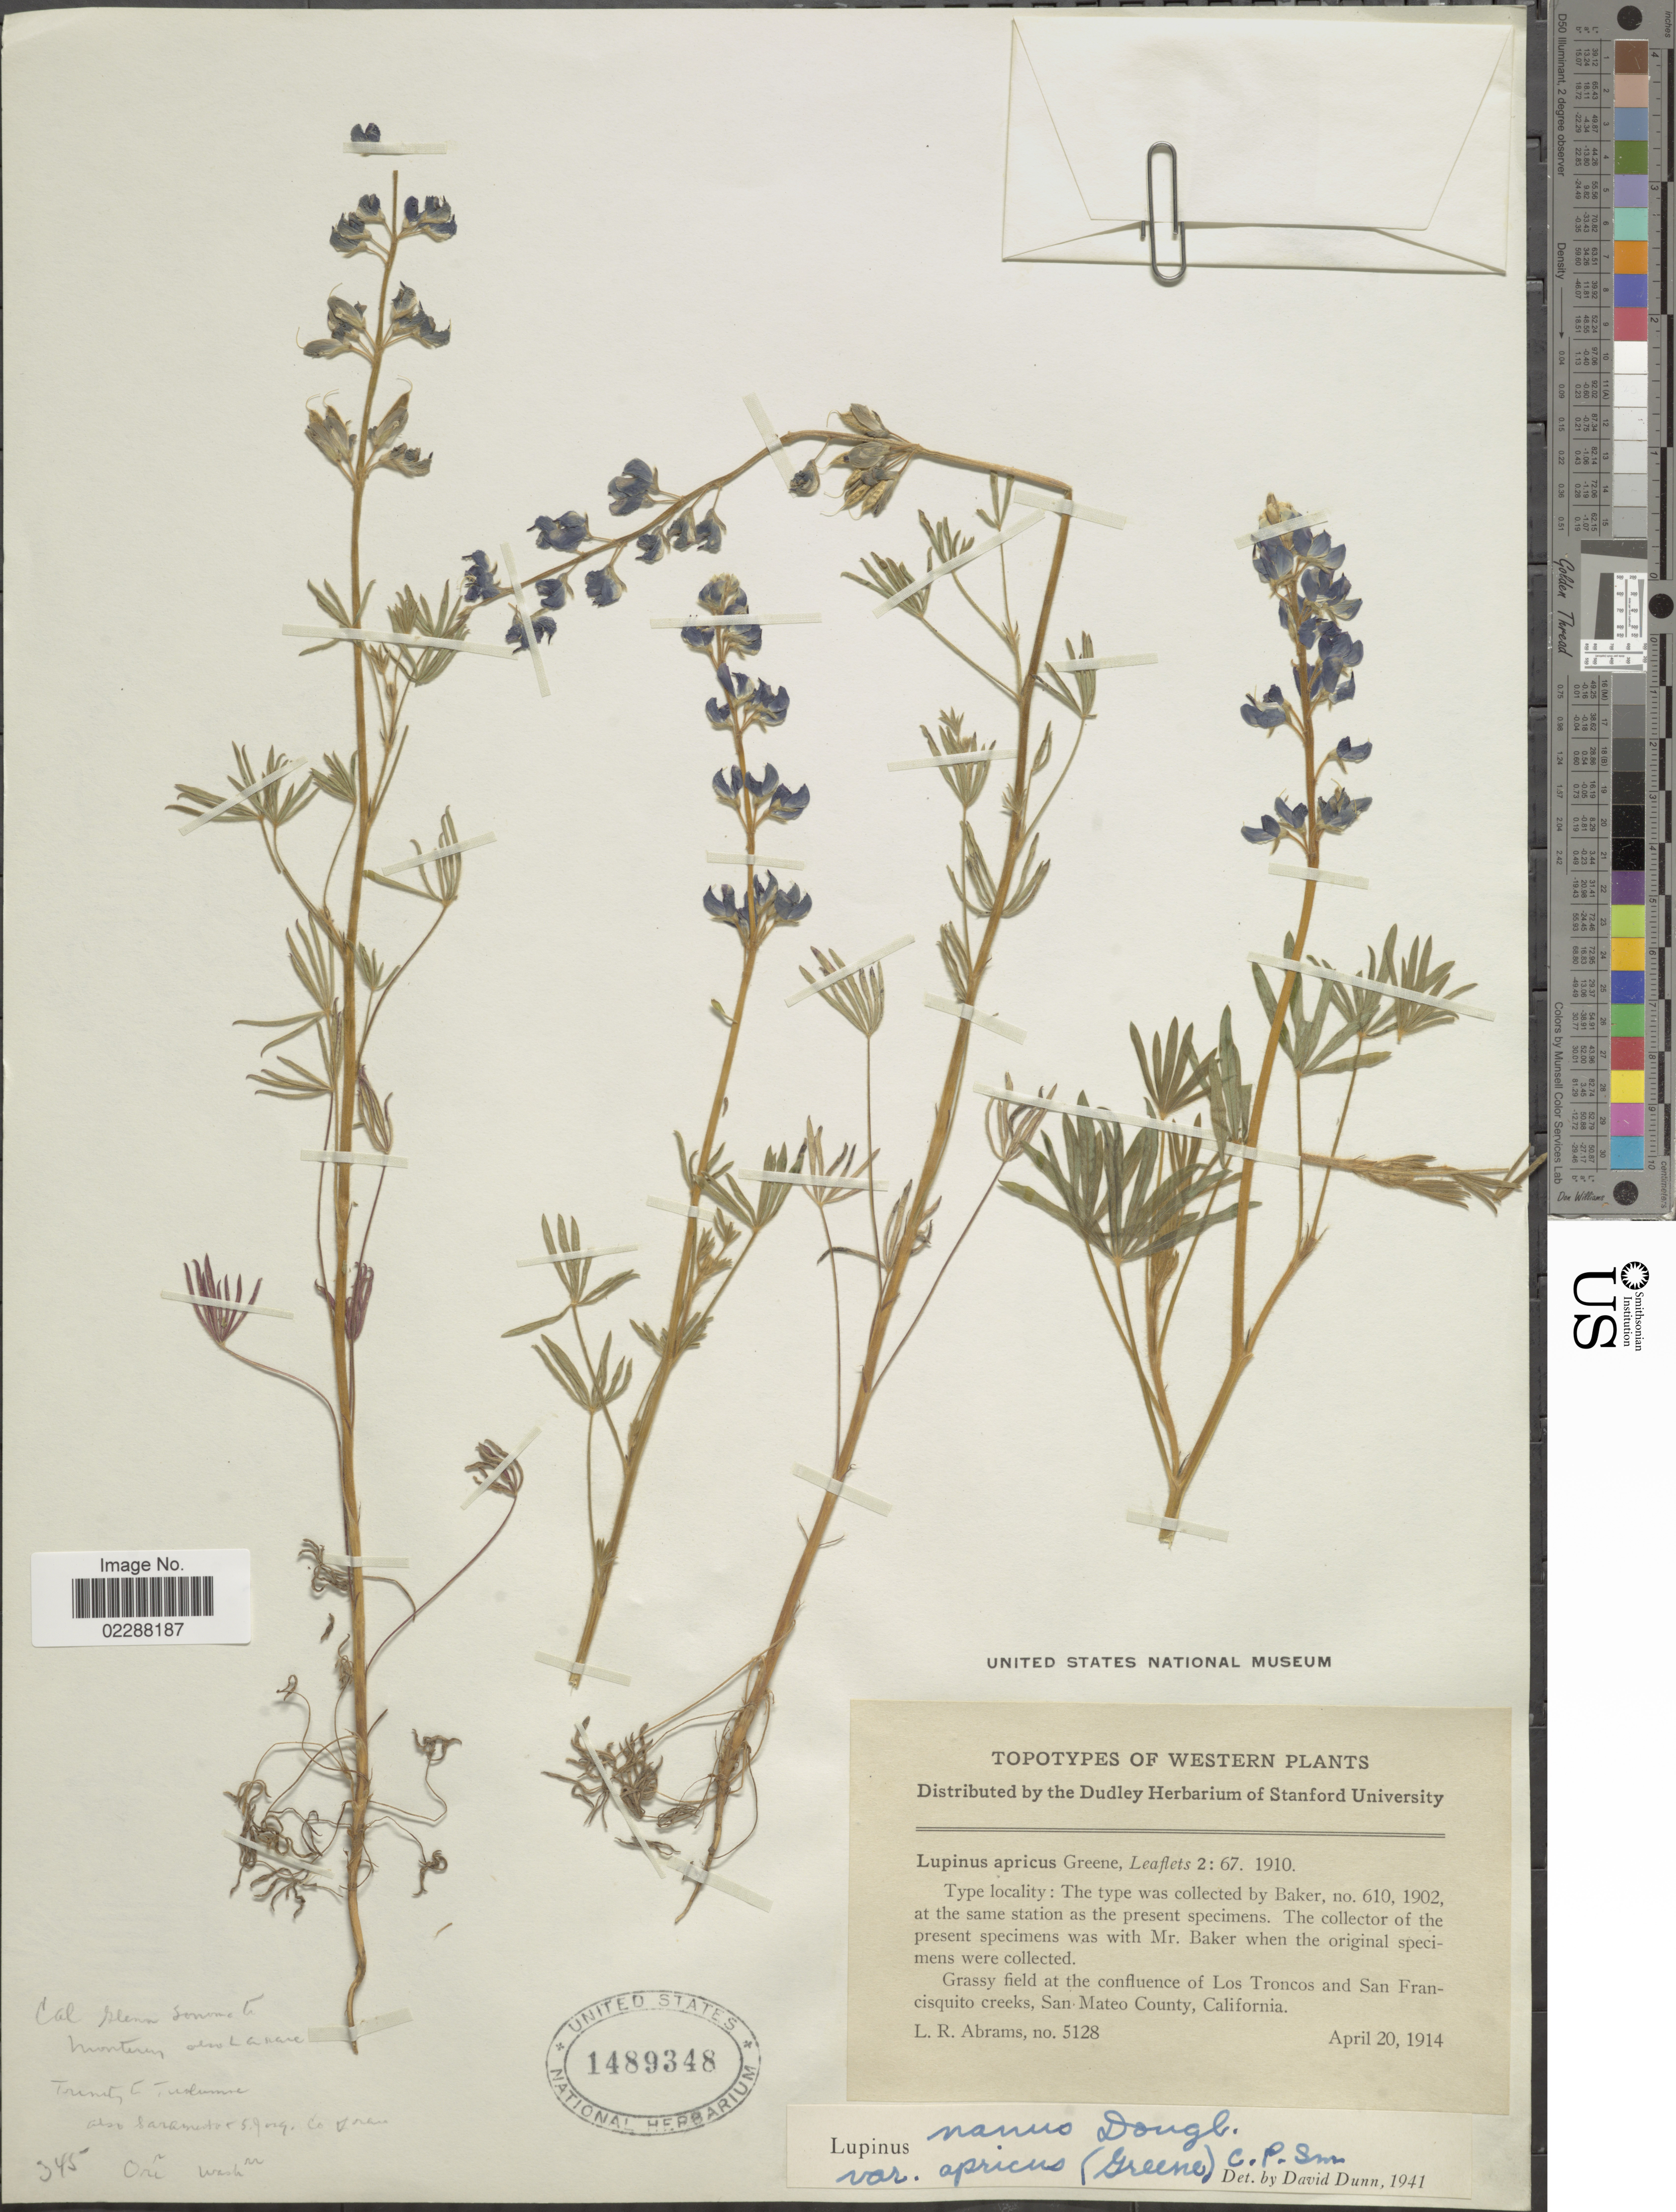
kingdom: Plantae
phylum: Tracheophyta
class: Magnoliopsida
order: Fabales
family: Fabaceae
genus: Lupinus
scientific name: Lupinus vallicola subsp. apricus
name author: (Greene) D.B. Dunn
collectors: L. Abrams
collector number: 5128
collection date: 1914-04-20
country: United States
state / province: California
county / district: San Mateo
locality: Western, Grassy field at the confluence of Los Troncos and San Francisquito creeks, San Mateo County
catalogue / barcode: US 1489348